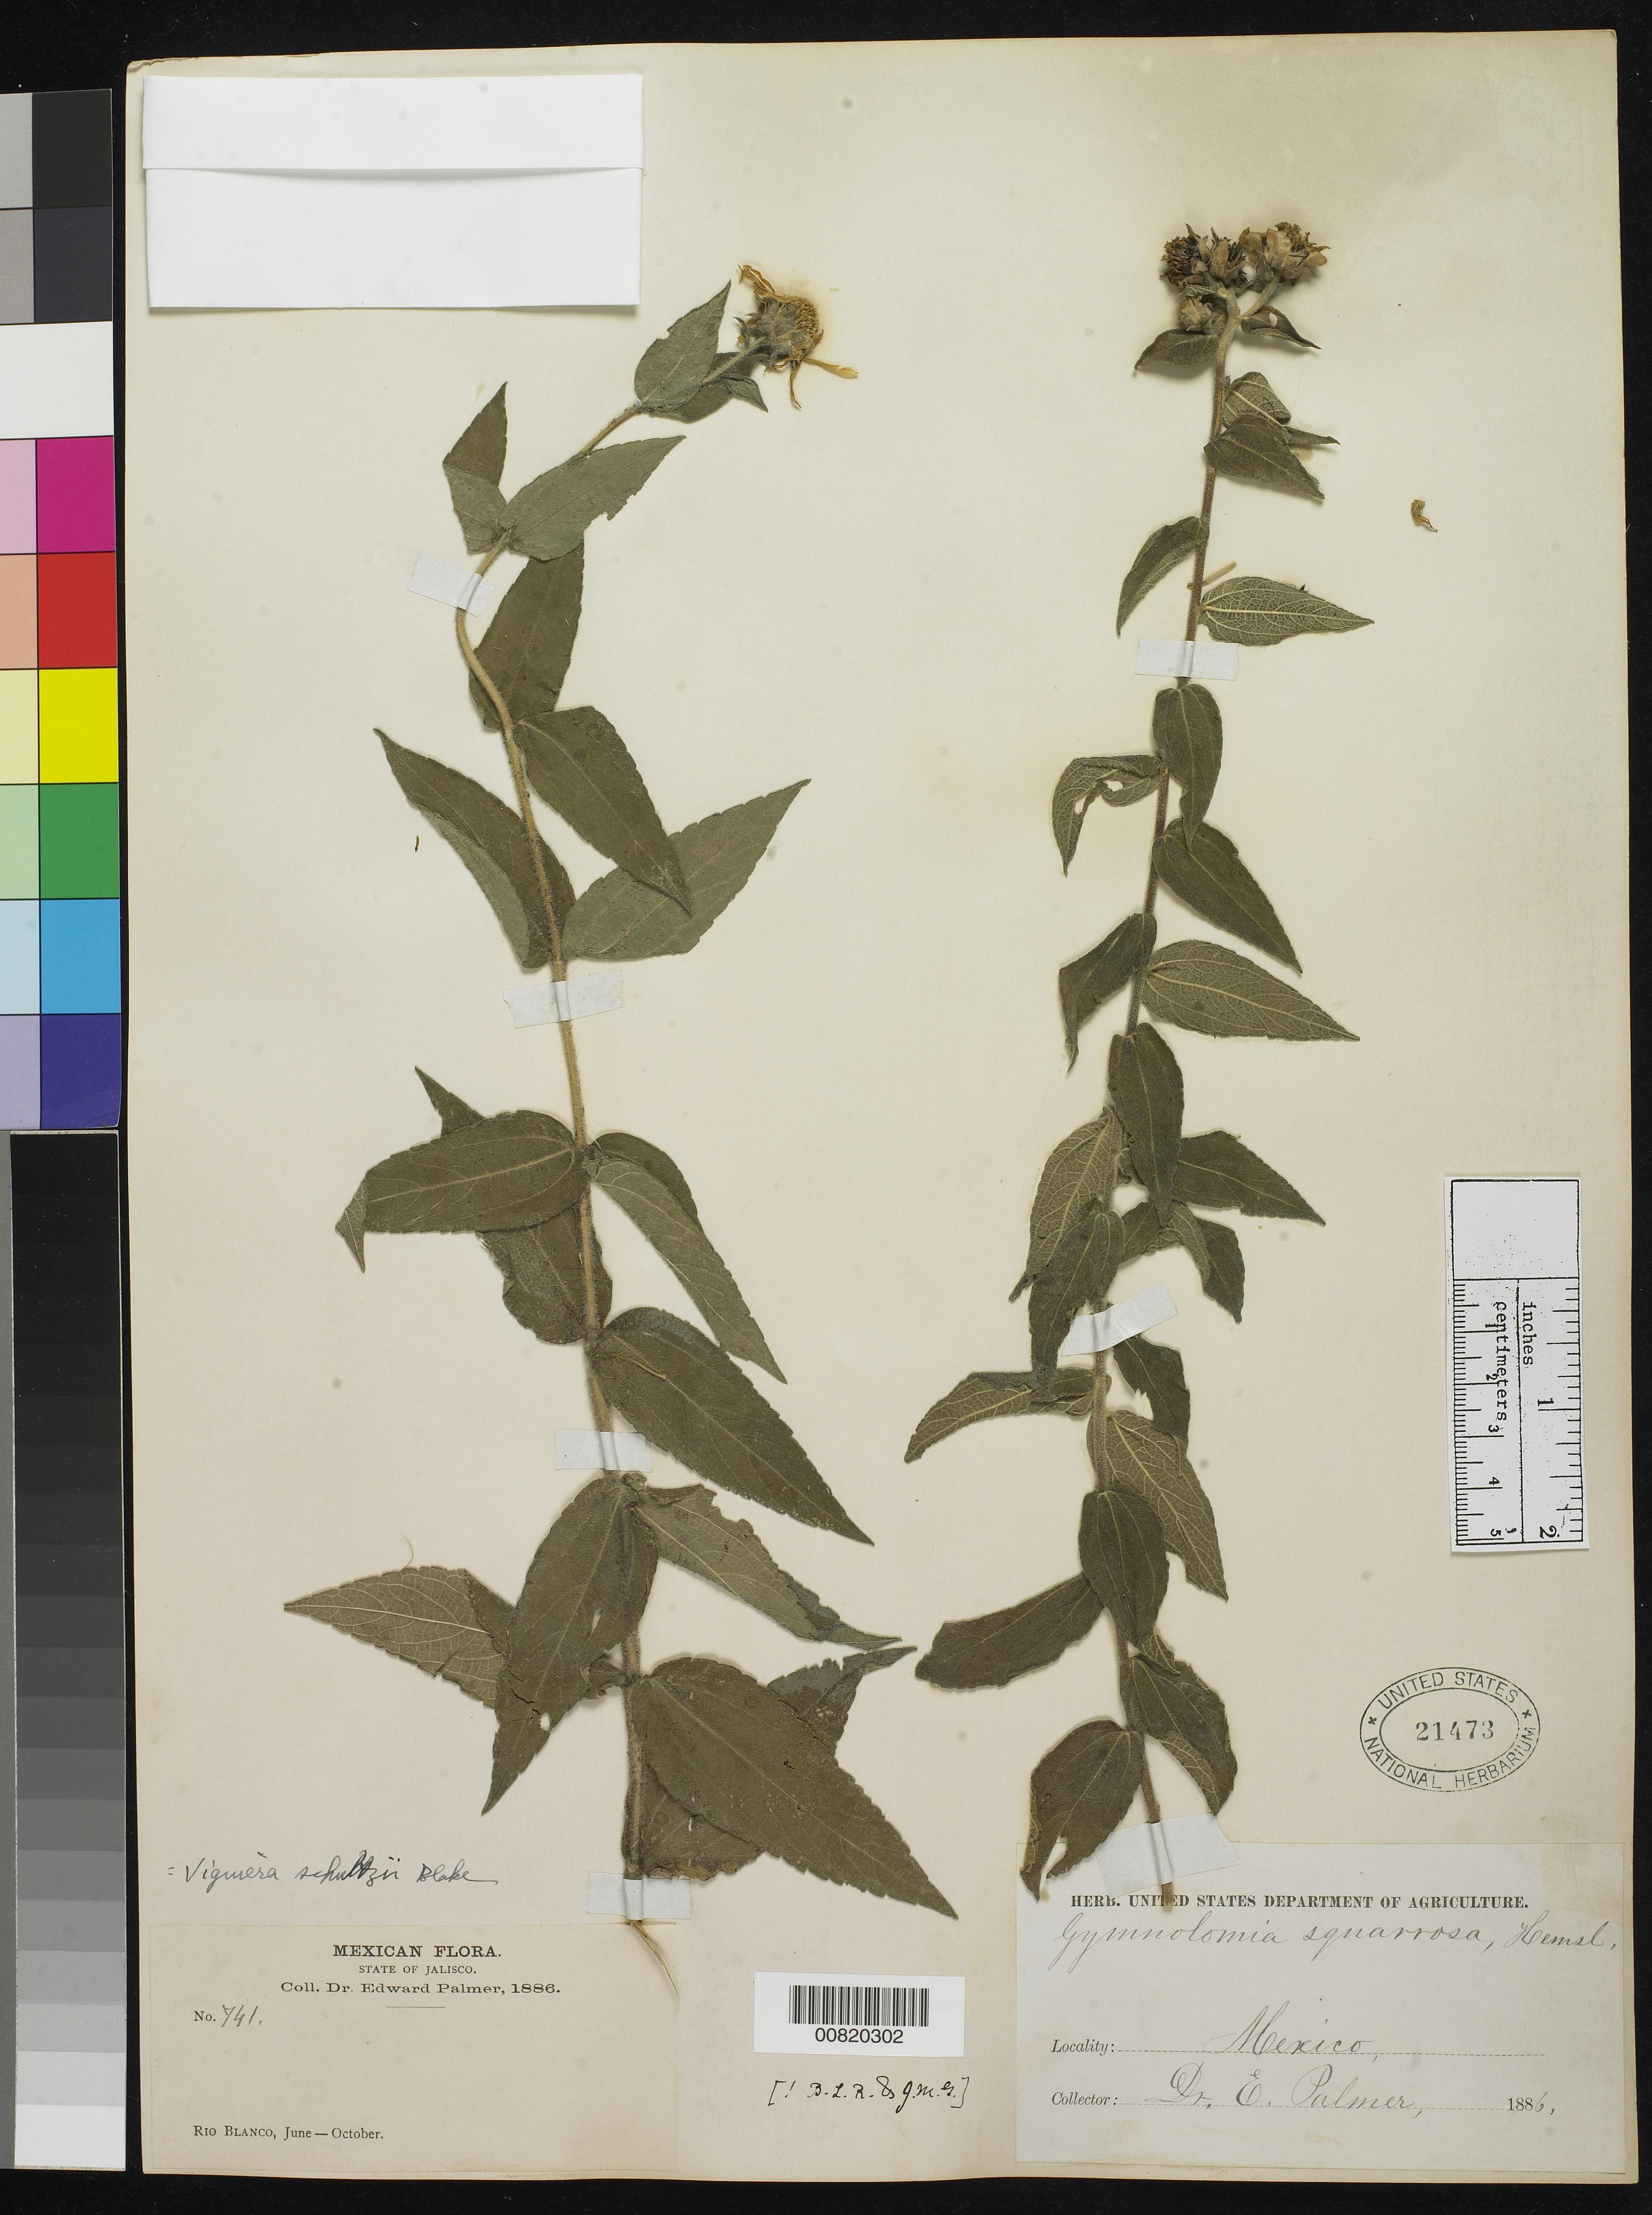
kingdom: Plantae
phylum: Tracheophyta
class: Magnoliopsida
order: Asterales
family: Asteraceae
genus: Viguiera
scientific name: Viguiera schultzii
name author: S.F. Blake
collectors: E. Palmer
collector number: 741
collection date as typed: Jun 1886 to -- Oct 1886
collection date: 1886-06/1886-10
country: Mexico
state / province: Jalisco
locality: Río Blanco, Jalisco.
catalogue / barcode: US 21473